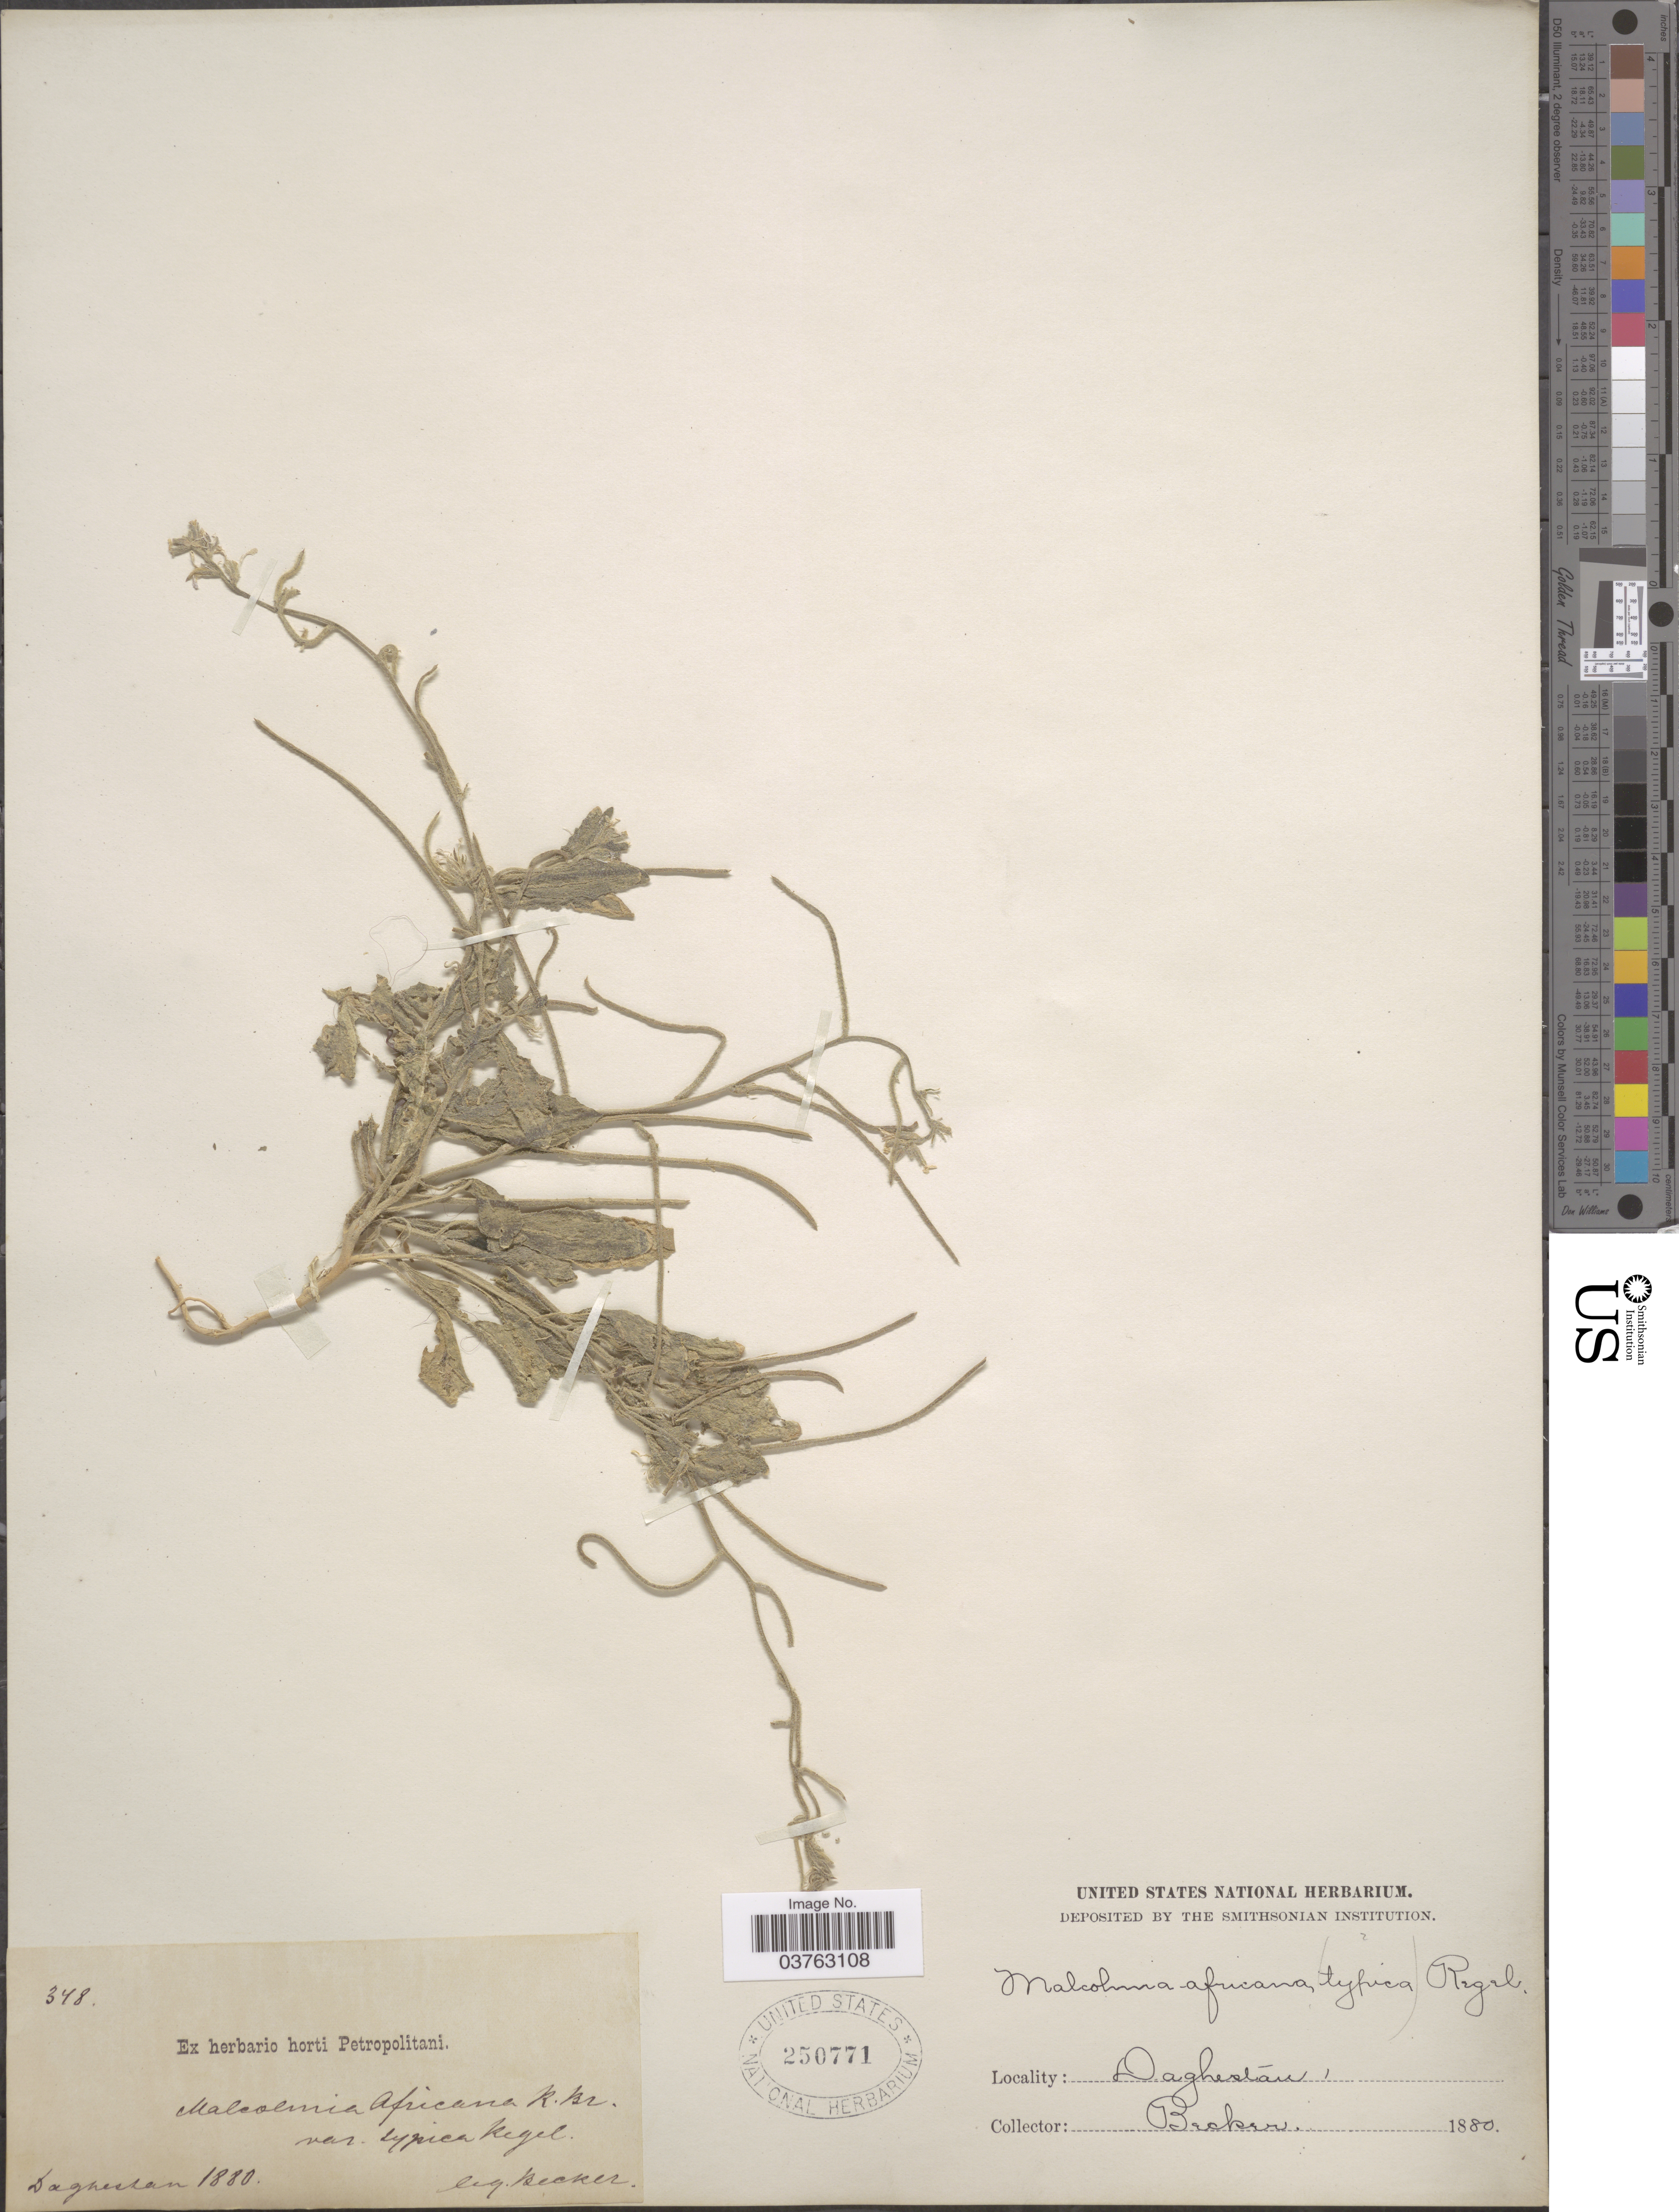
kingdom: Plantae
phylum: Tracheophyta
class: Magnoliopsida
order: Brassicales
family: Brassicaceae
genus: Malcolmia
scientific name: Malcolmia africana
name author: (L.) W.T. Aiton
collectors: -. Becker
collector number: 348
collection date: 1880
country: Russian Federation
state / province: Dagestan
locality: Daghestan.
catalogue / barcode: US 250771